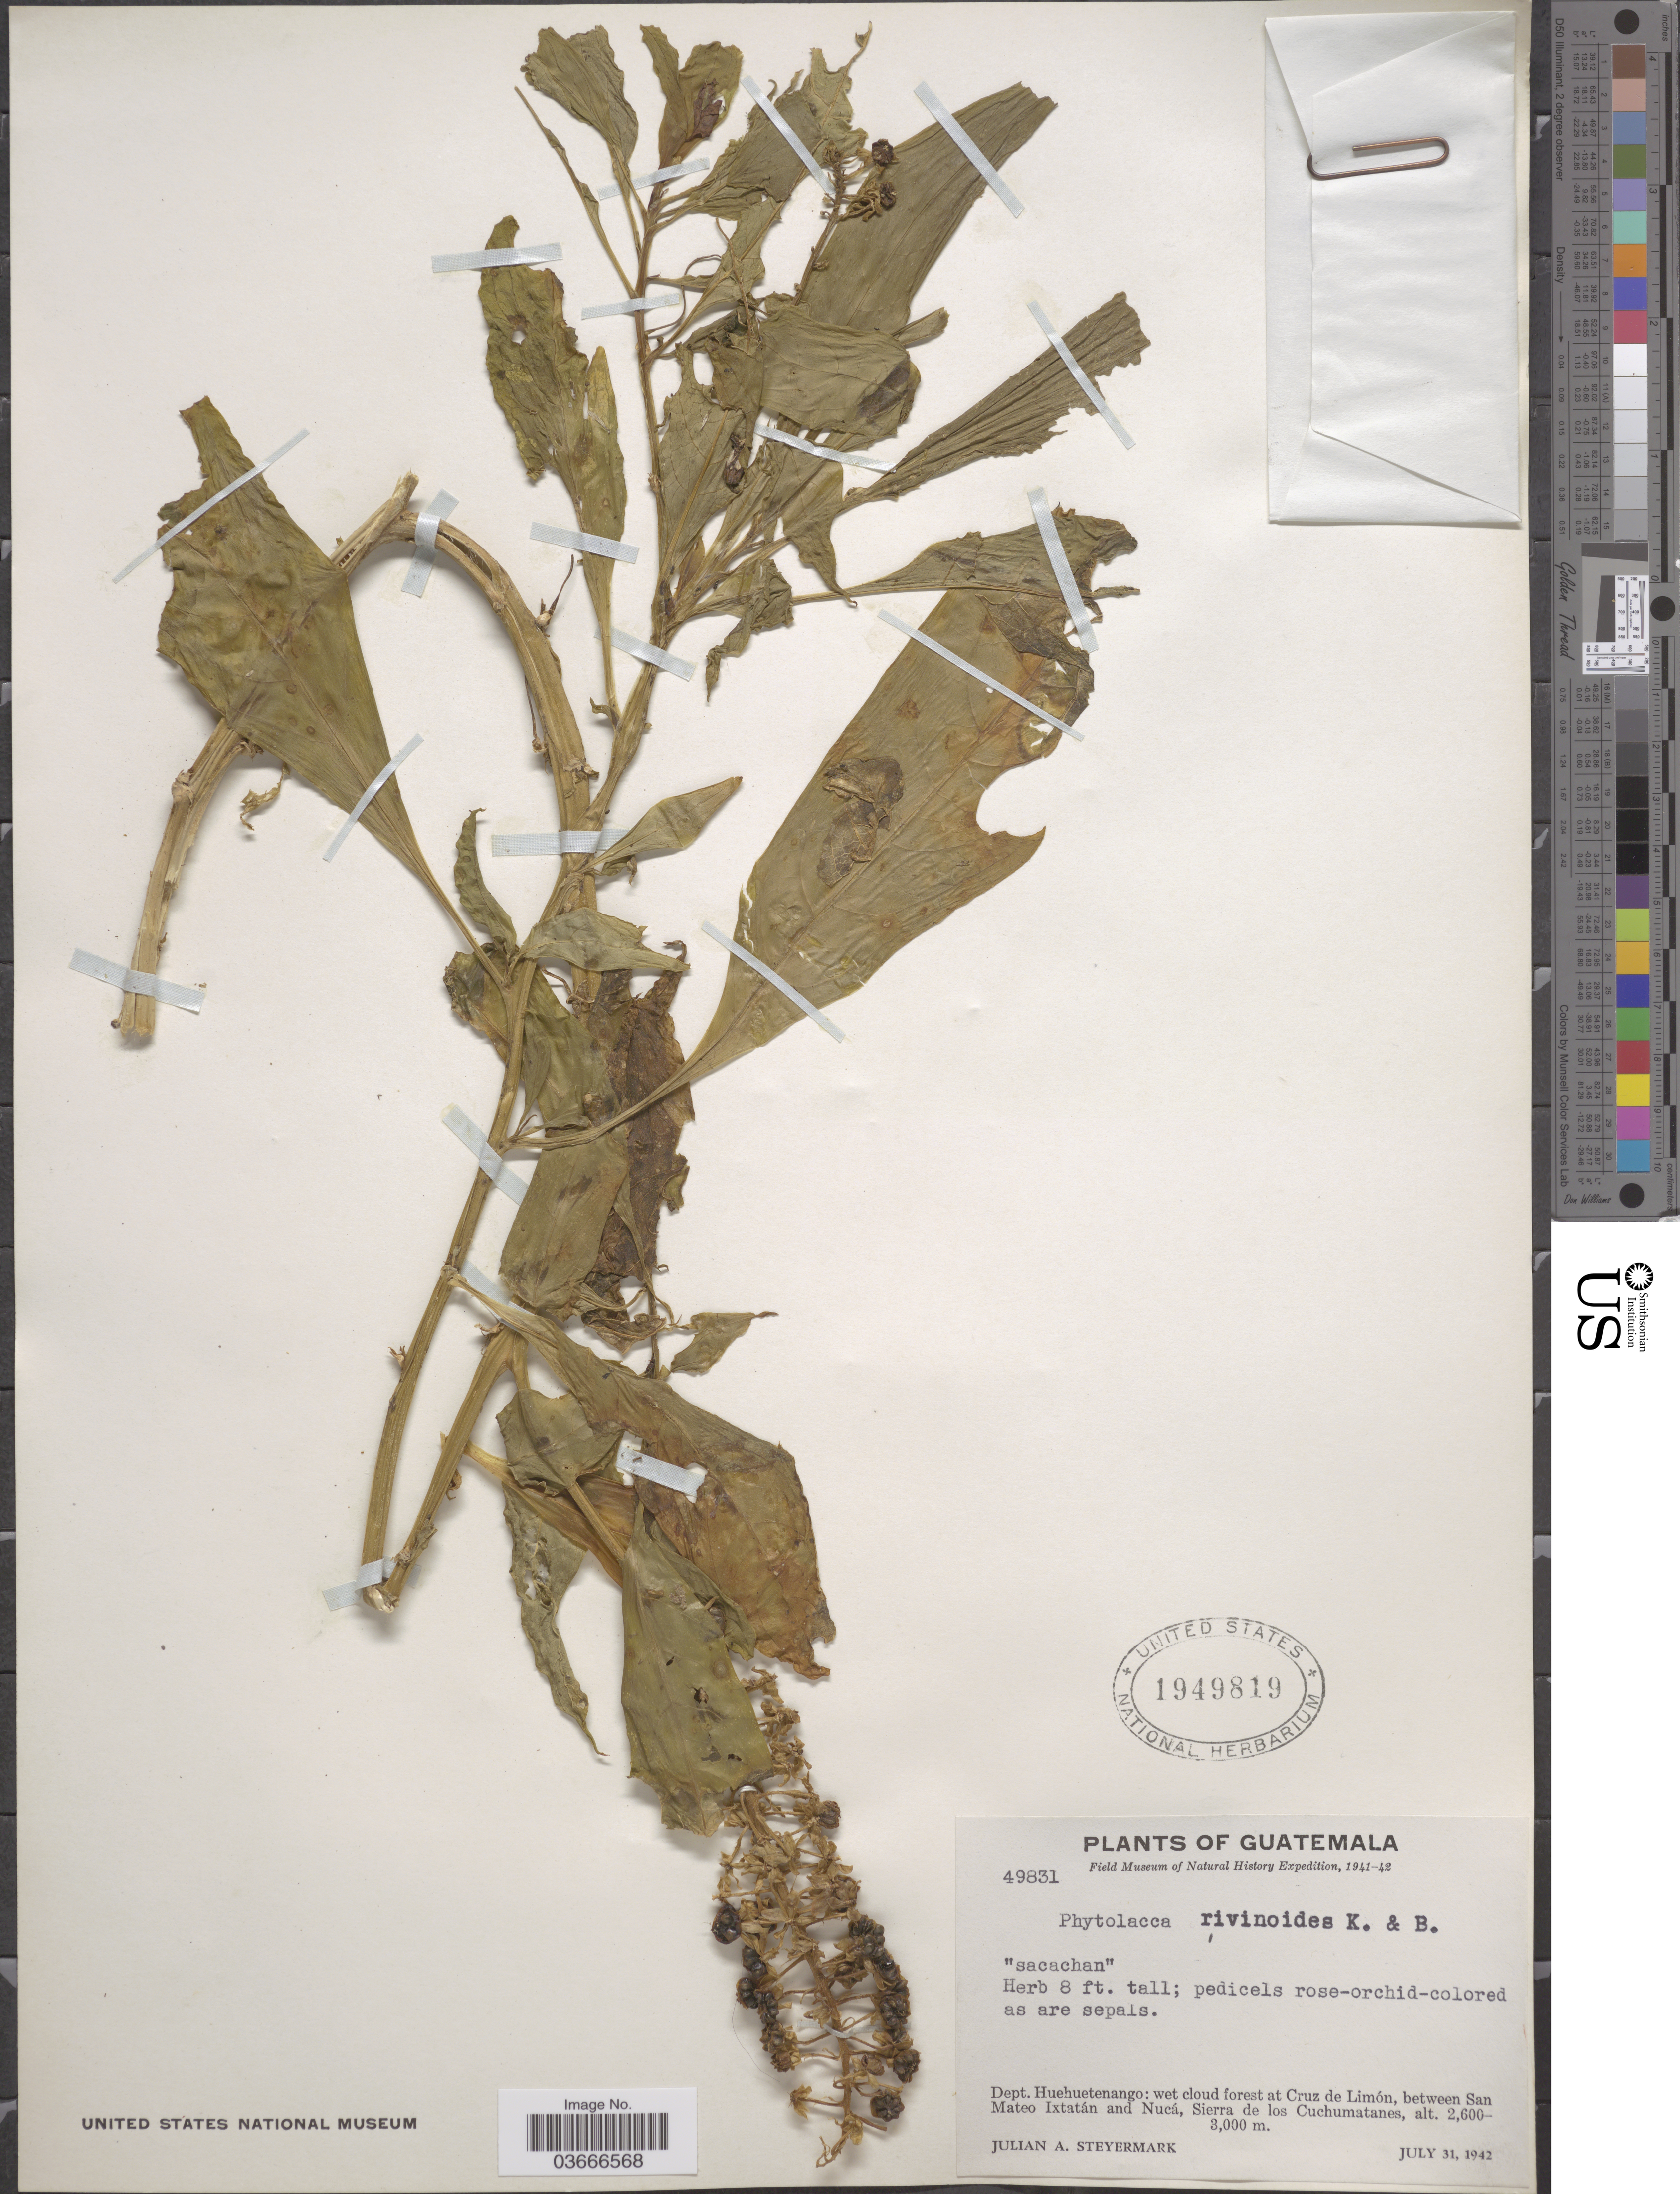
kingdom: Plantae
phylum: Tracheophyta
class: Magnoliopsida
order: Caryophyllales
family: Phytolaccaceae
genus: Phytolacca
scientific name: Phytolacca rivinoides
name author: Kunth & C.D. Bouché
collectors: J. Steyermark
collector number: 49831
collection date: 1942-07-31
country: Guatemala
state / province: Huehuetenango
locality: Dept. Huehuetenango: wet cloud forest at Cruz de Limón, between San Mateo Ixtatán and Nucá, Sierra de los Cuchumatanes.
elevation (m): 2600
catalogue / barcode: US 1949819